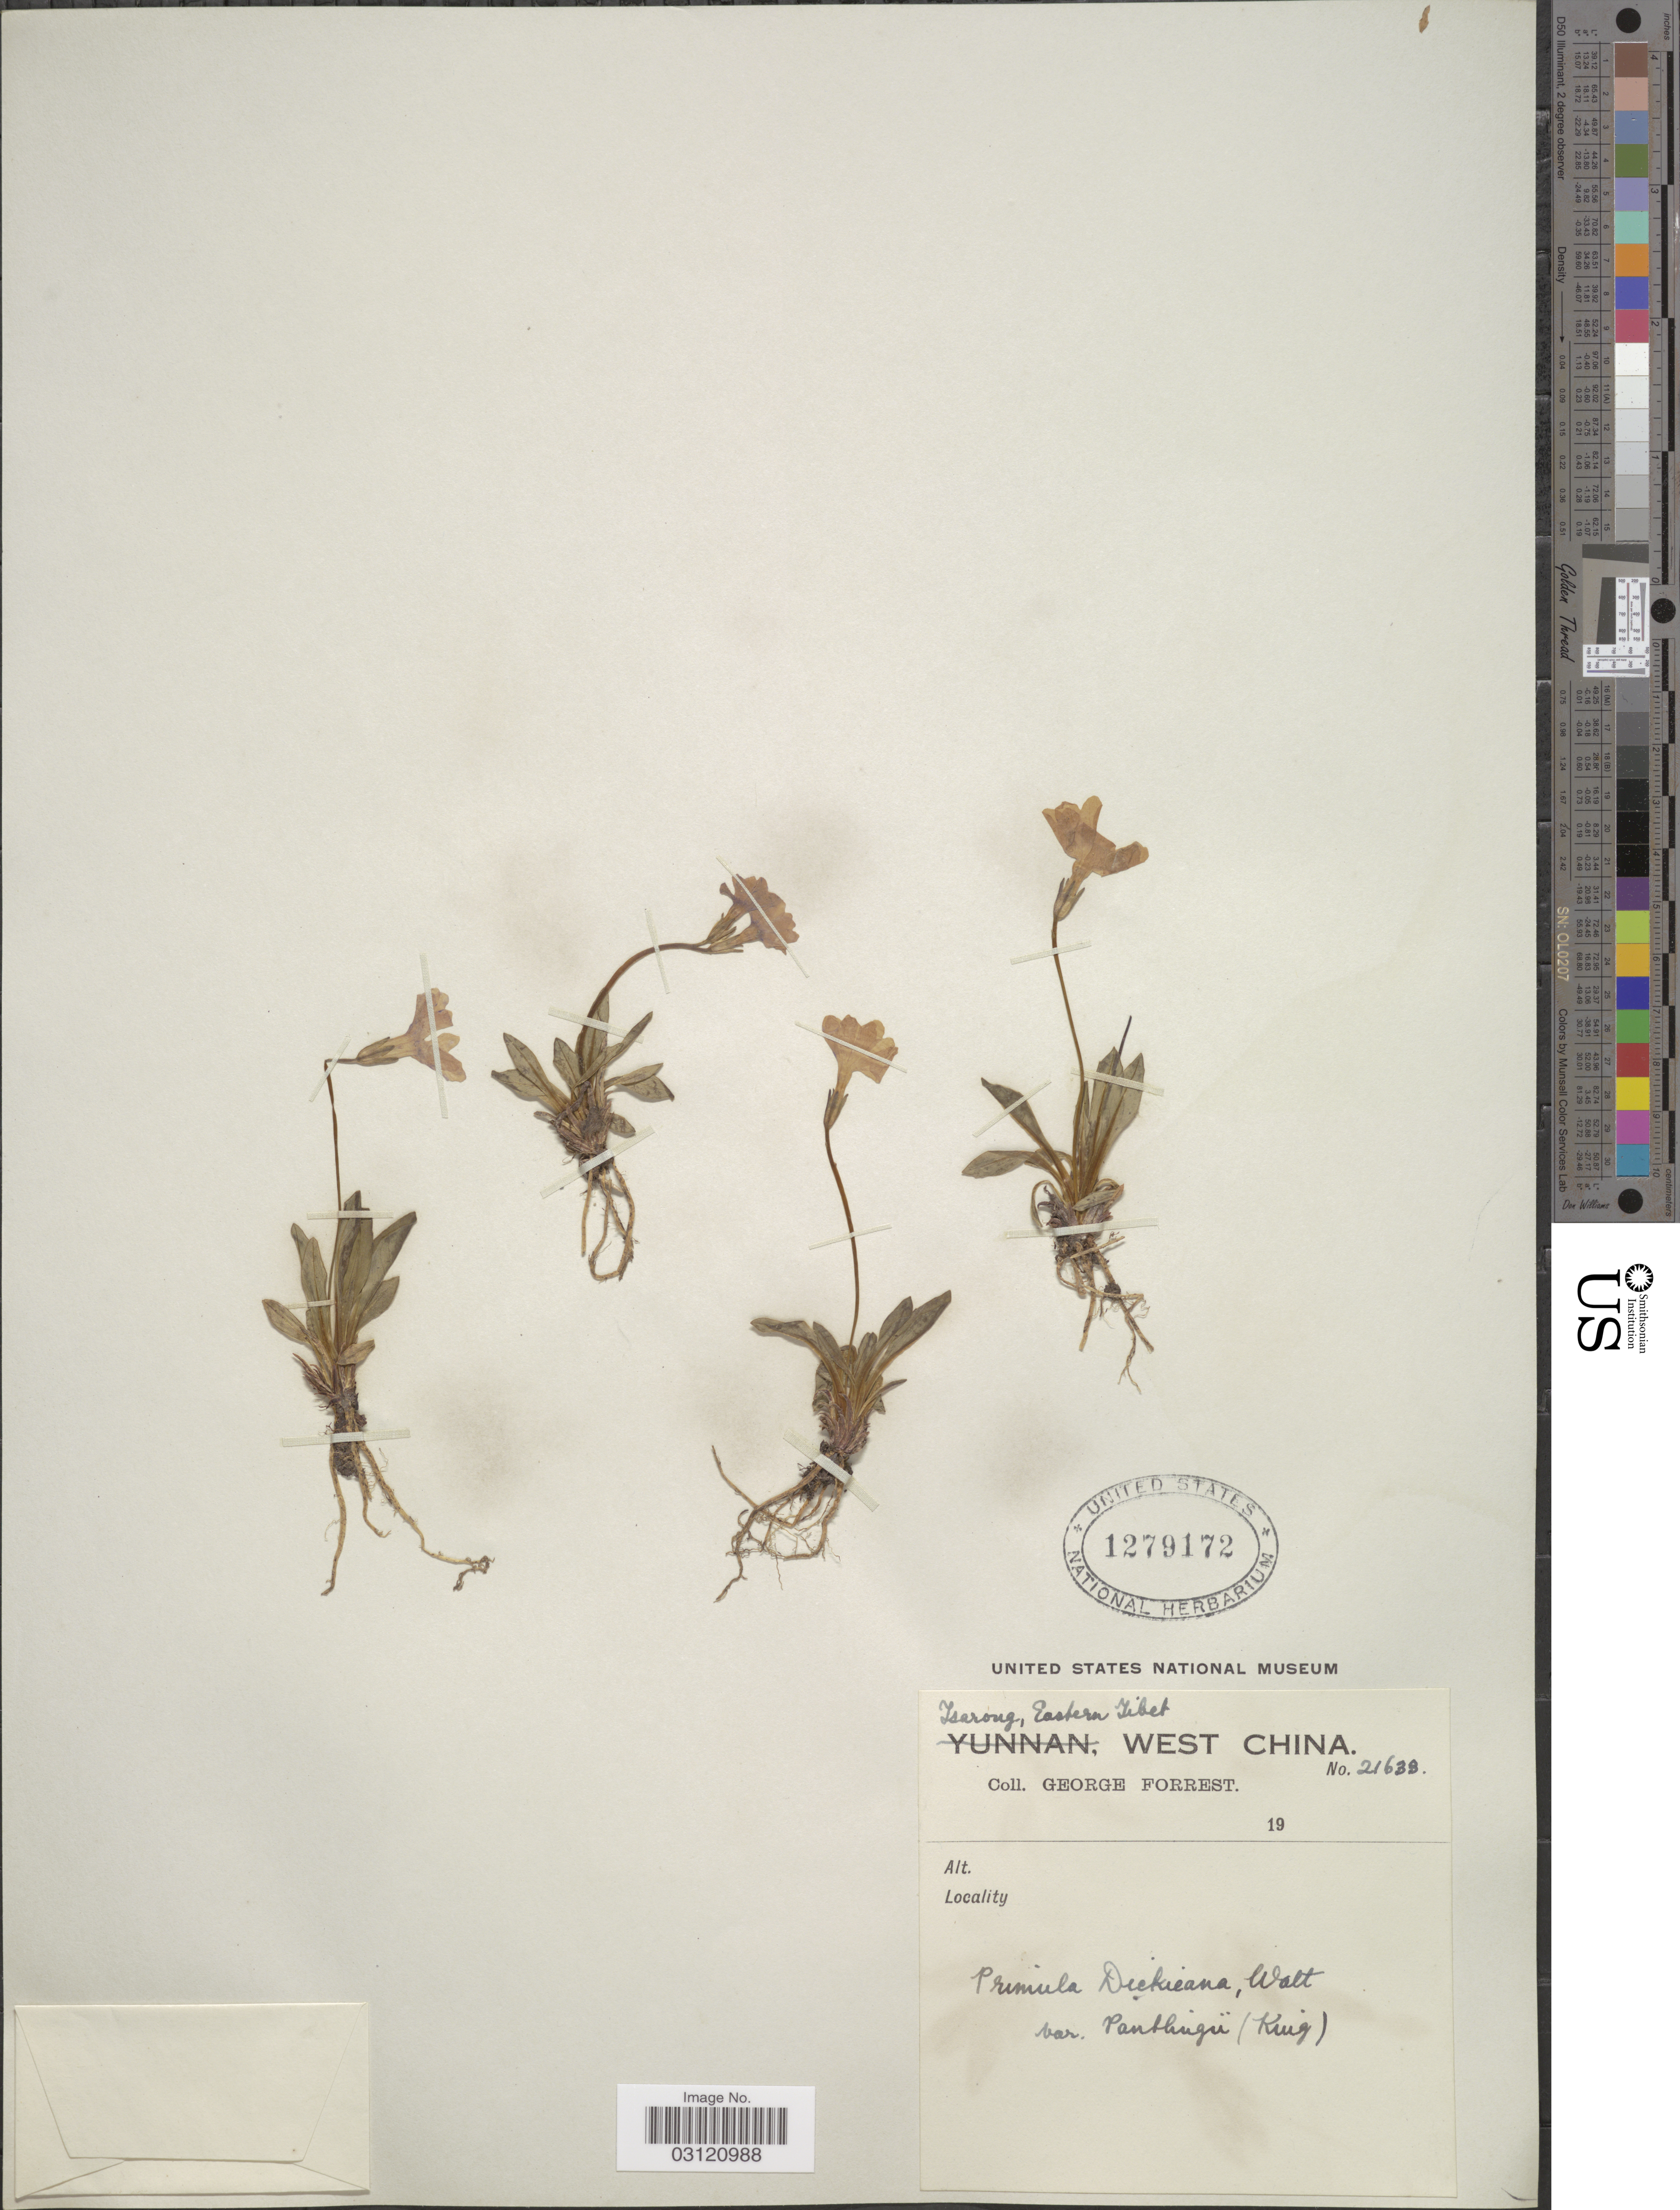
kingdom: Plantae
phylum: Tracheophyta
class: Magnoliopsida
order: Ericales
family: Primulaceae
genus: Primula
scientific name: Primula dickieana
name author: Watt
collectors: G. Forrest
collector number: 21633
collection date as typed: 19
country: China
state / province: Xizang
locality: West China. Tsarong, Eastern Tibet.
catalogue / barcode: US 1279172